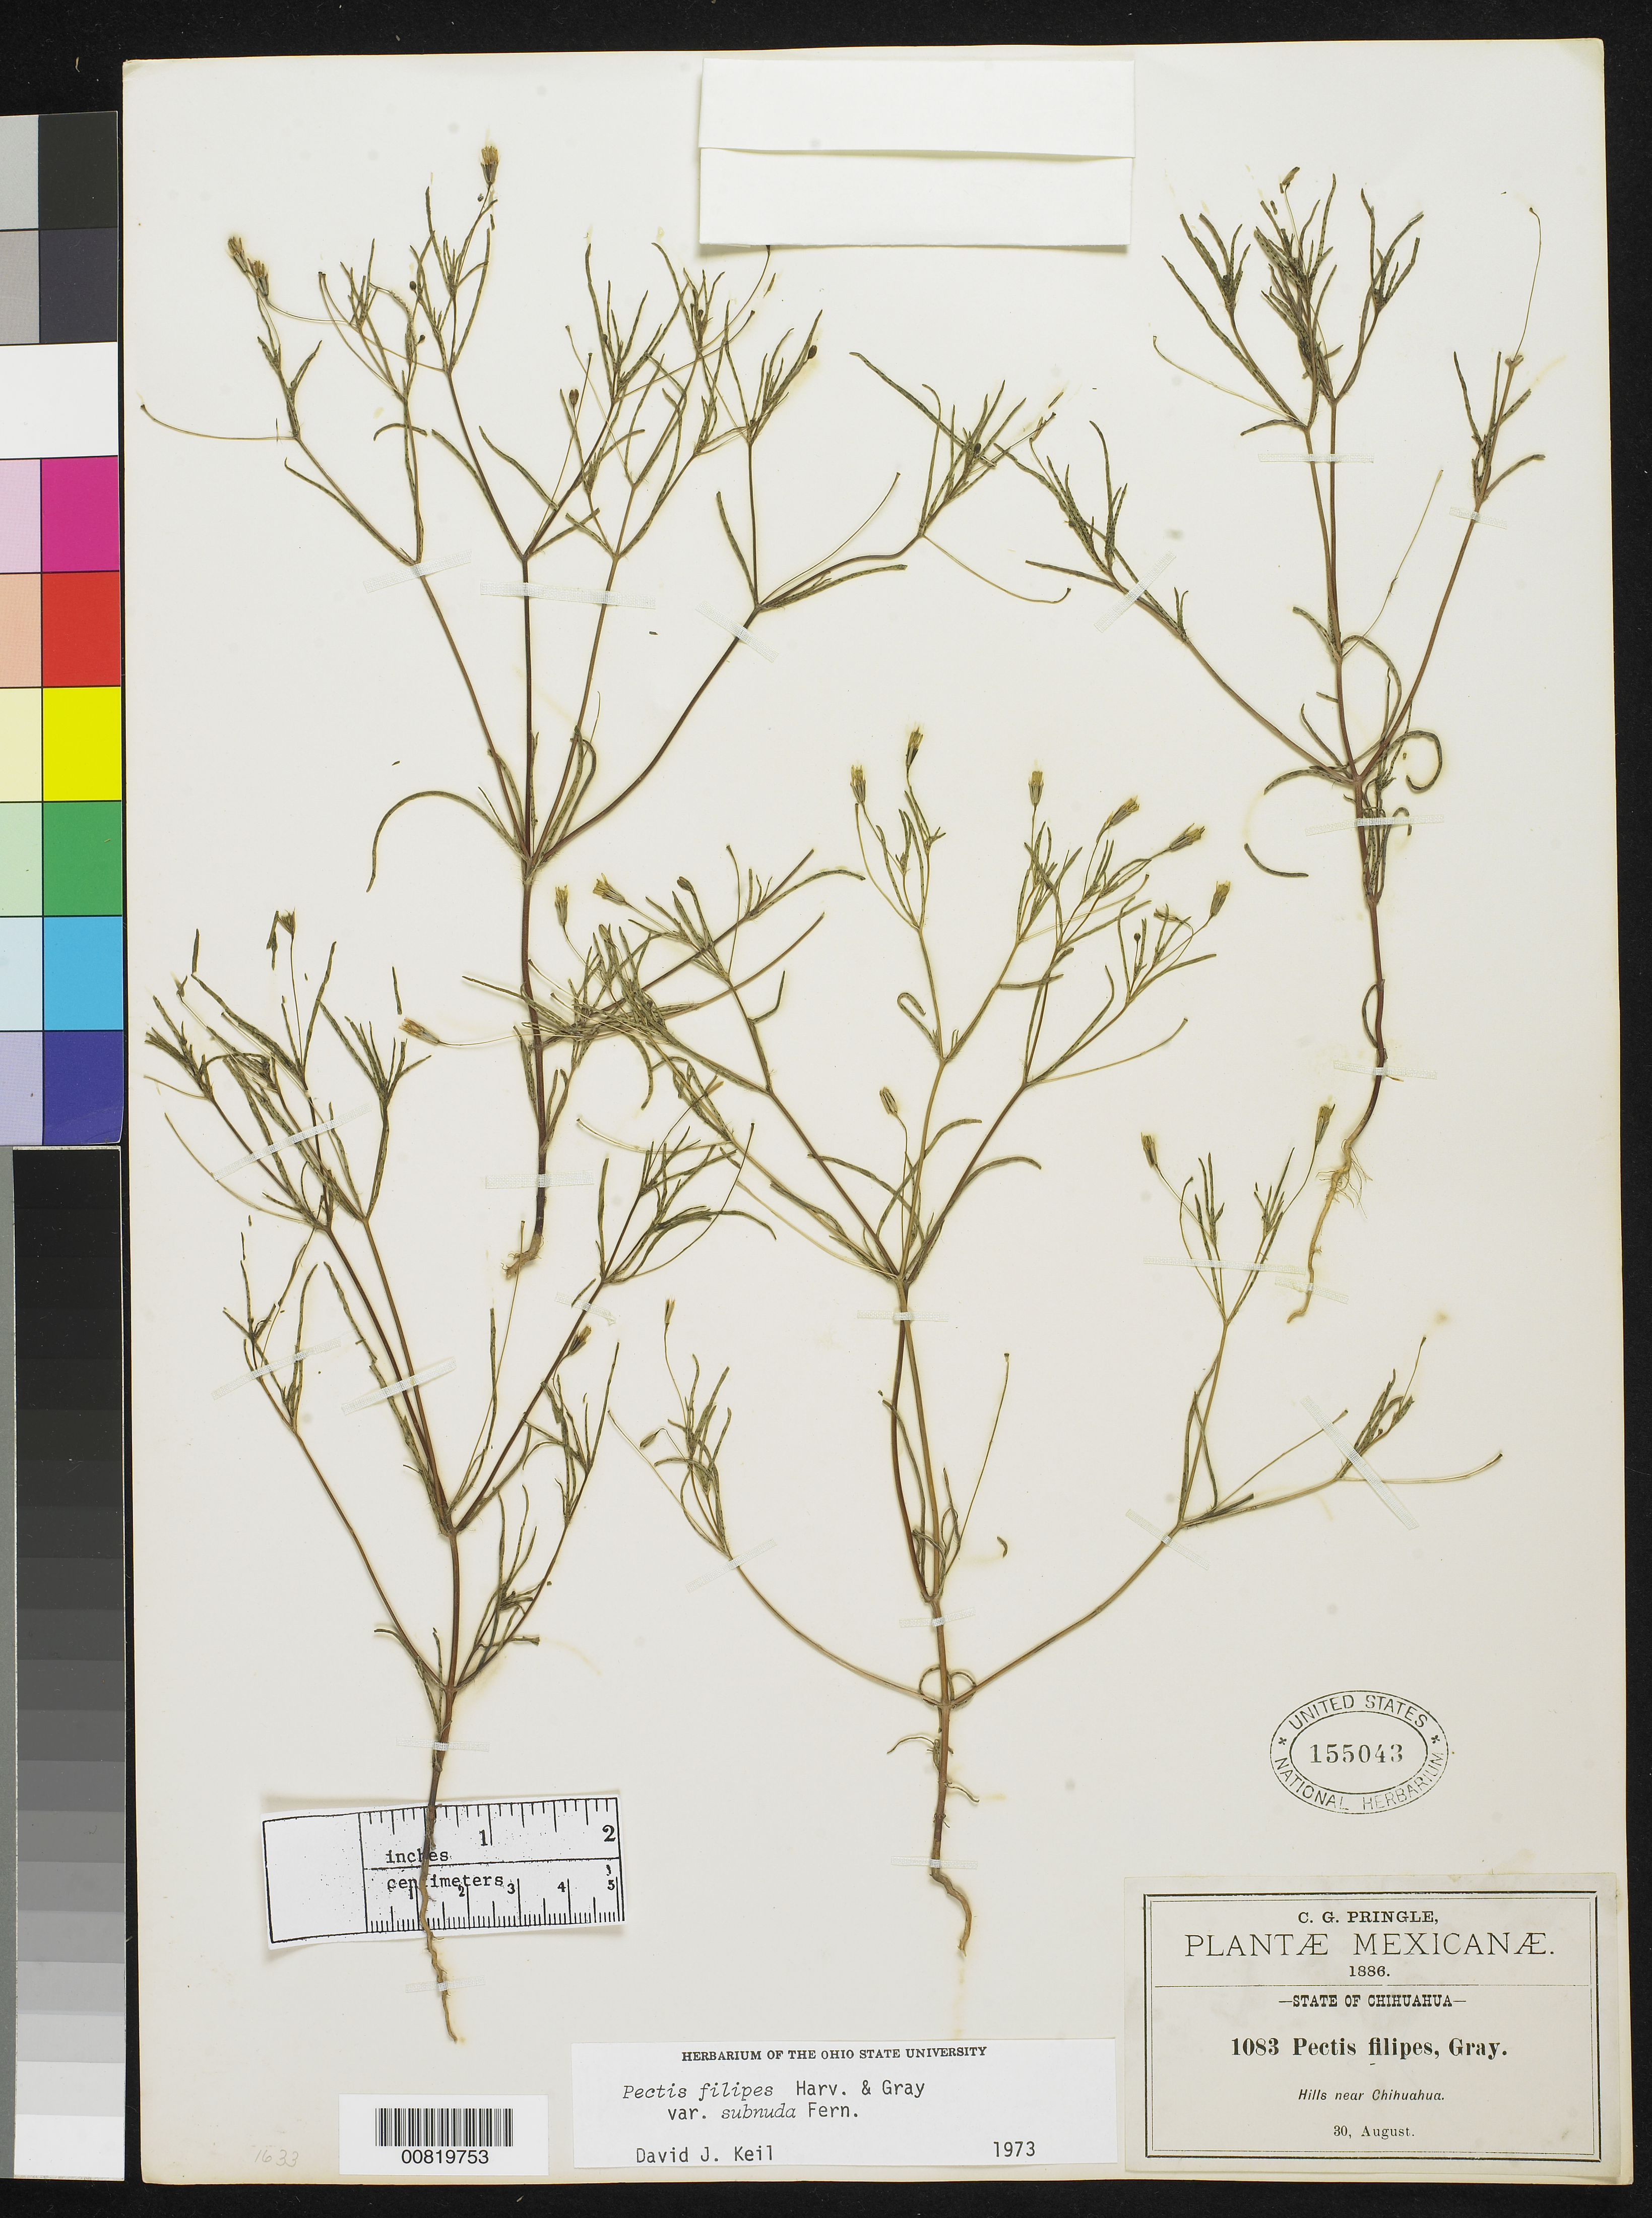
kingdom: Plantae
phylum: Tracheophyta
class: Magnoliopsida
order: Asterales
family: Asteraceae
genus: Pectis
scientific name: Pectis filipes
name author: Harv. & A. Gray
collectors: C. G. Pringle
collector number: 1083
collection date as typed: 30 Aug 1886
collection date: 1886-08-30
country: Mexico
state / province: Chihuahua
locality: Hills near Chihuahua.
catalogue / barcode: US 155043